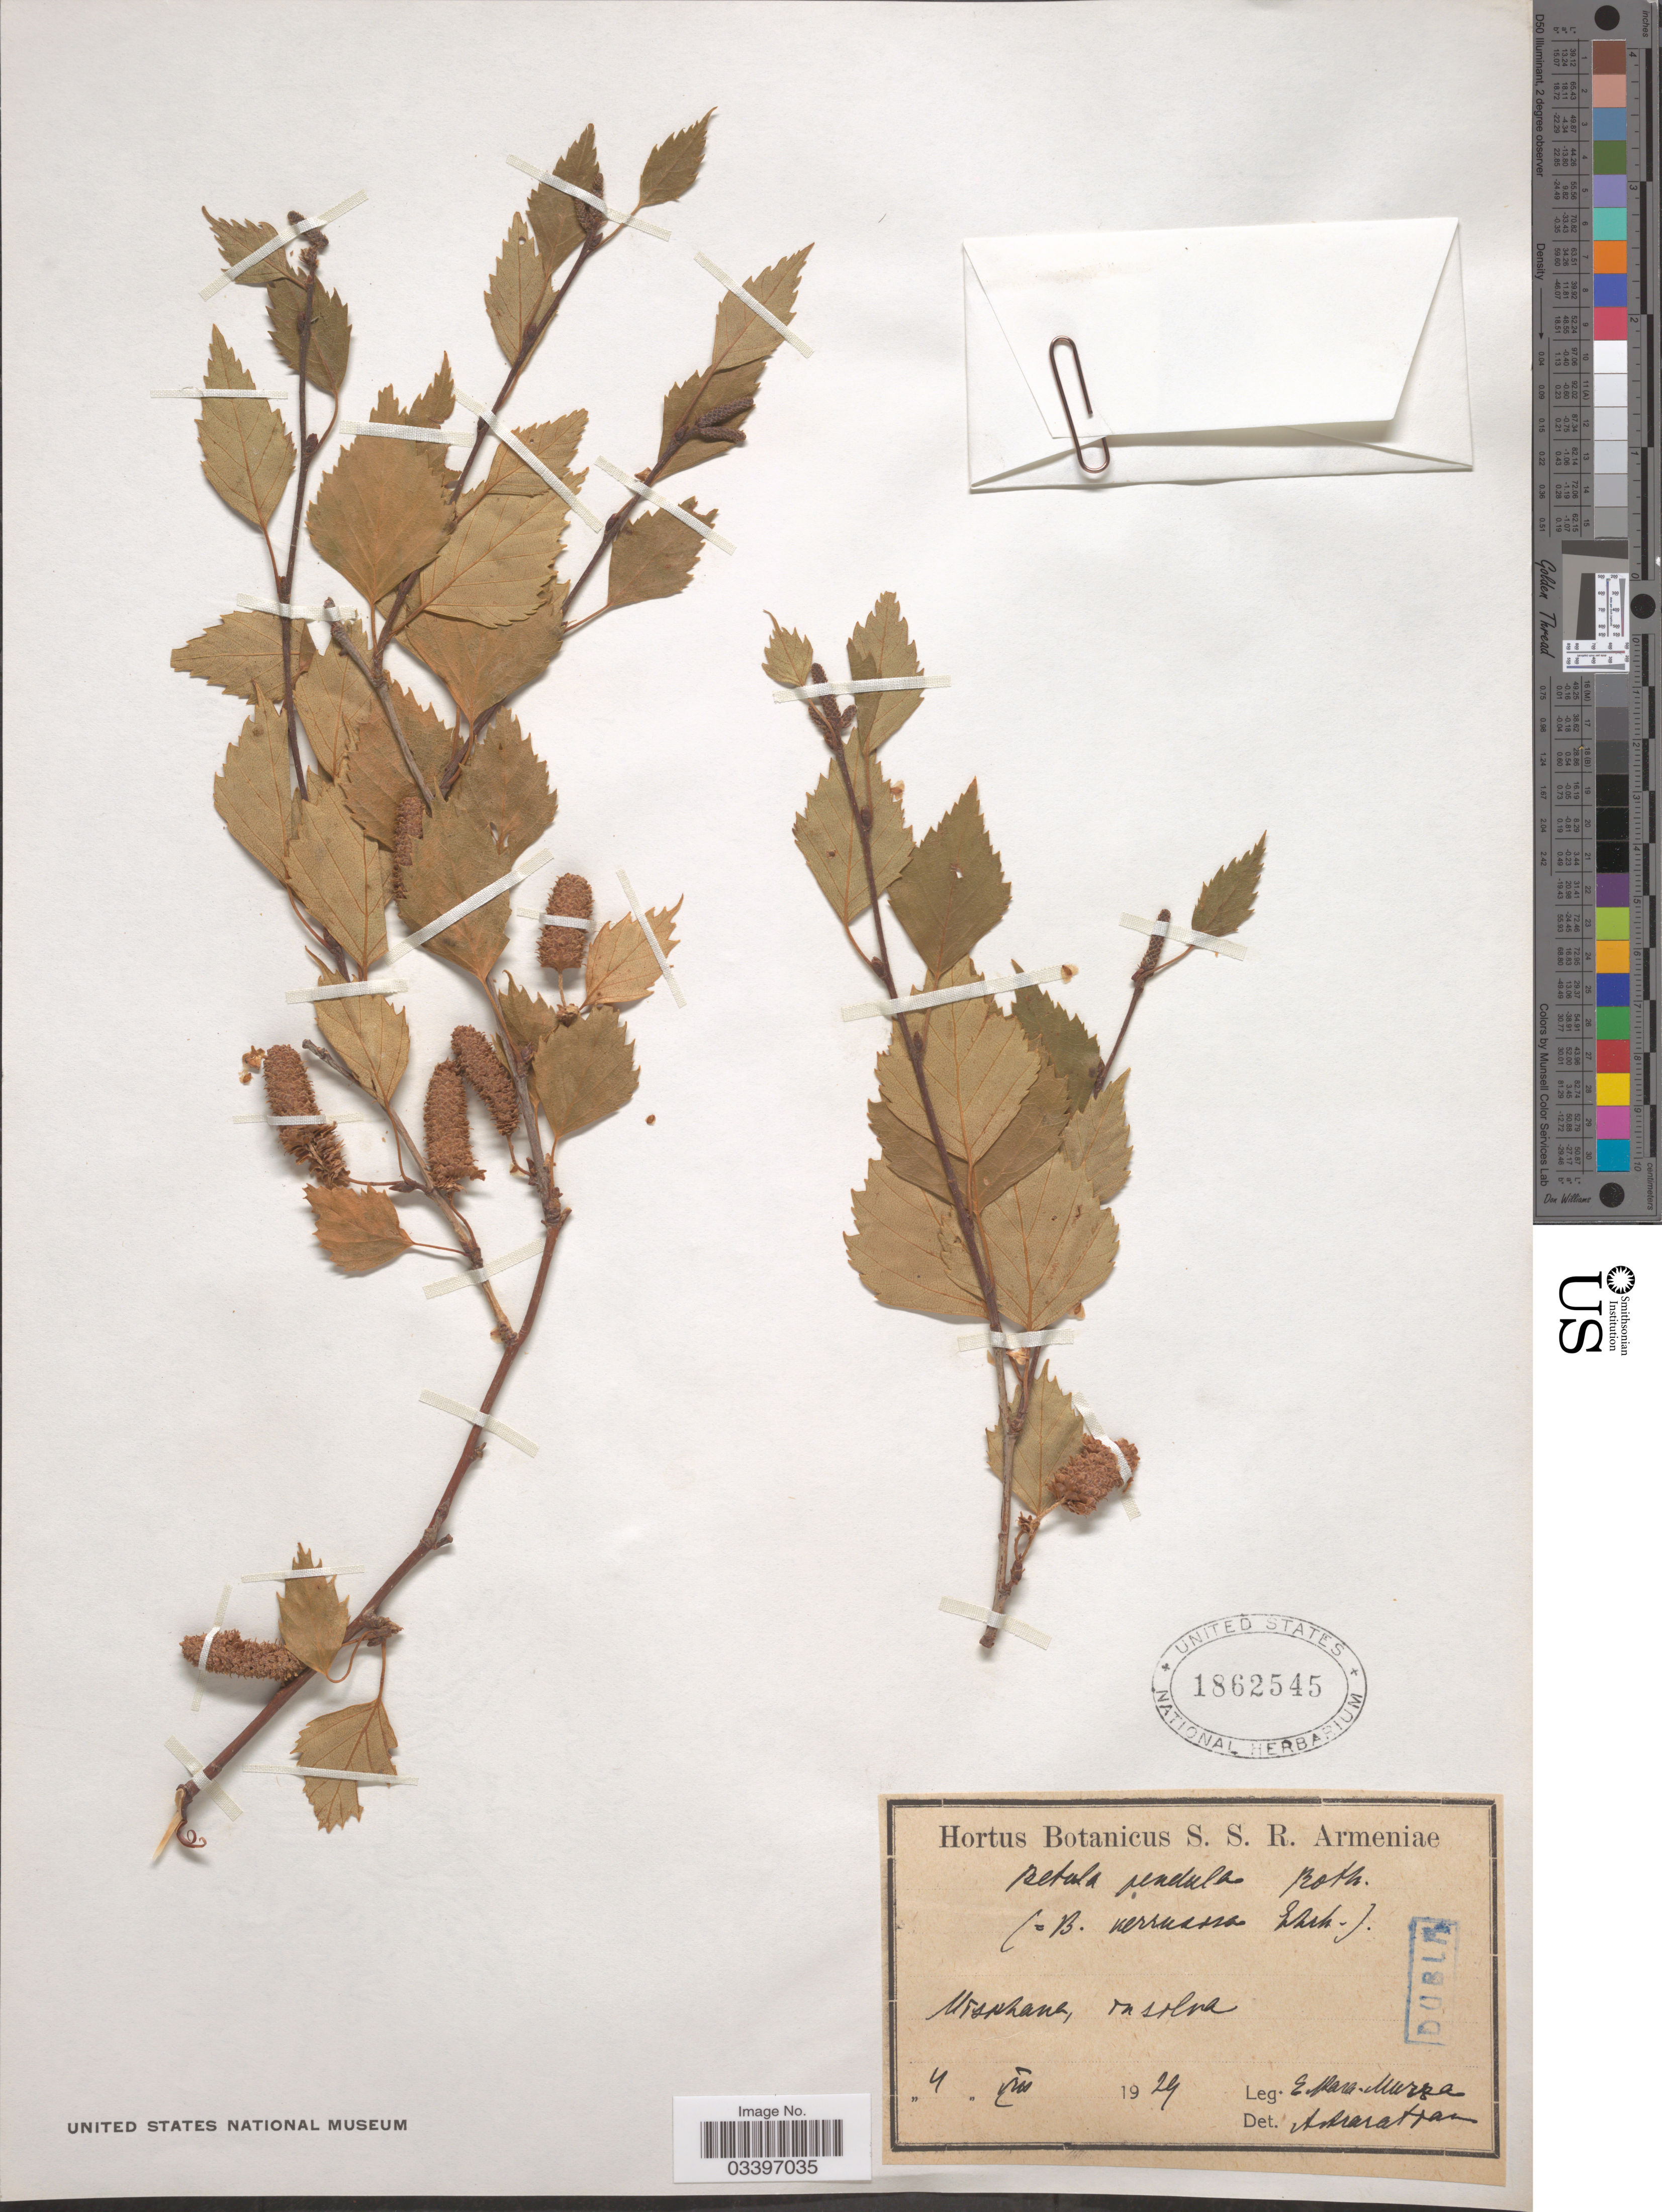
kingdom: Plantae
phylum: Tracheophyta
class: Magnoliopsida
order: Fagales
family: Betulaceae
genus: Betula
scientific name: Betula pendula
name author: Roth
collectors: E. Kara-Murza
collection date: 1929-08-04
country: Armenia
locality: Uisphant, da solva. [interpreted]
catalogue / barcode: US 1862545